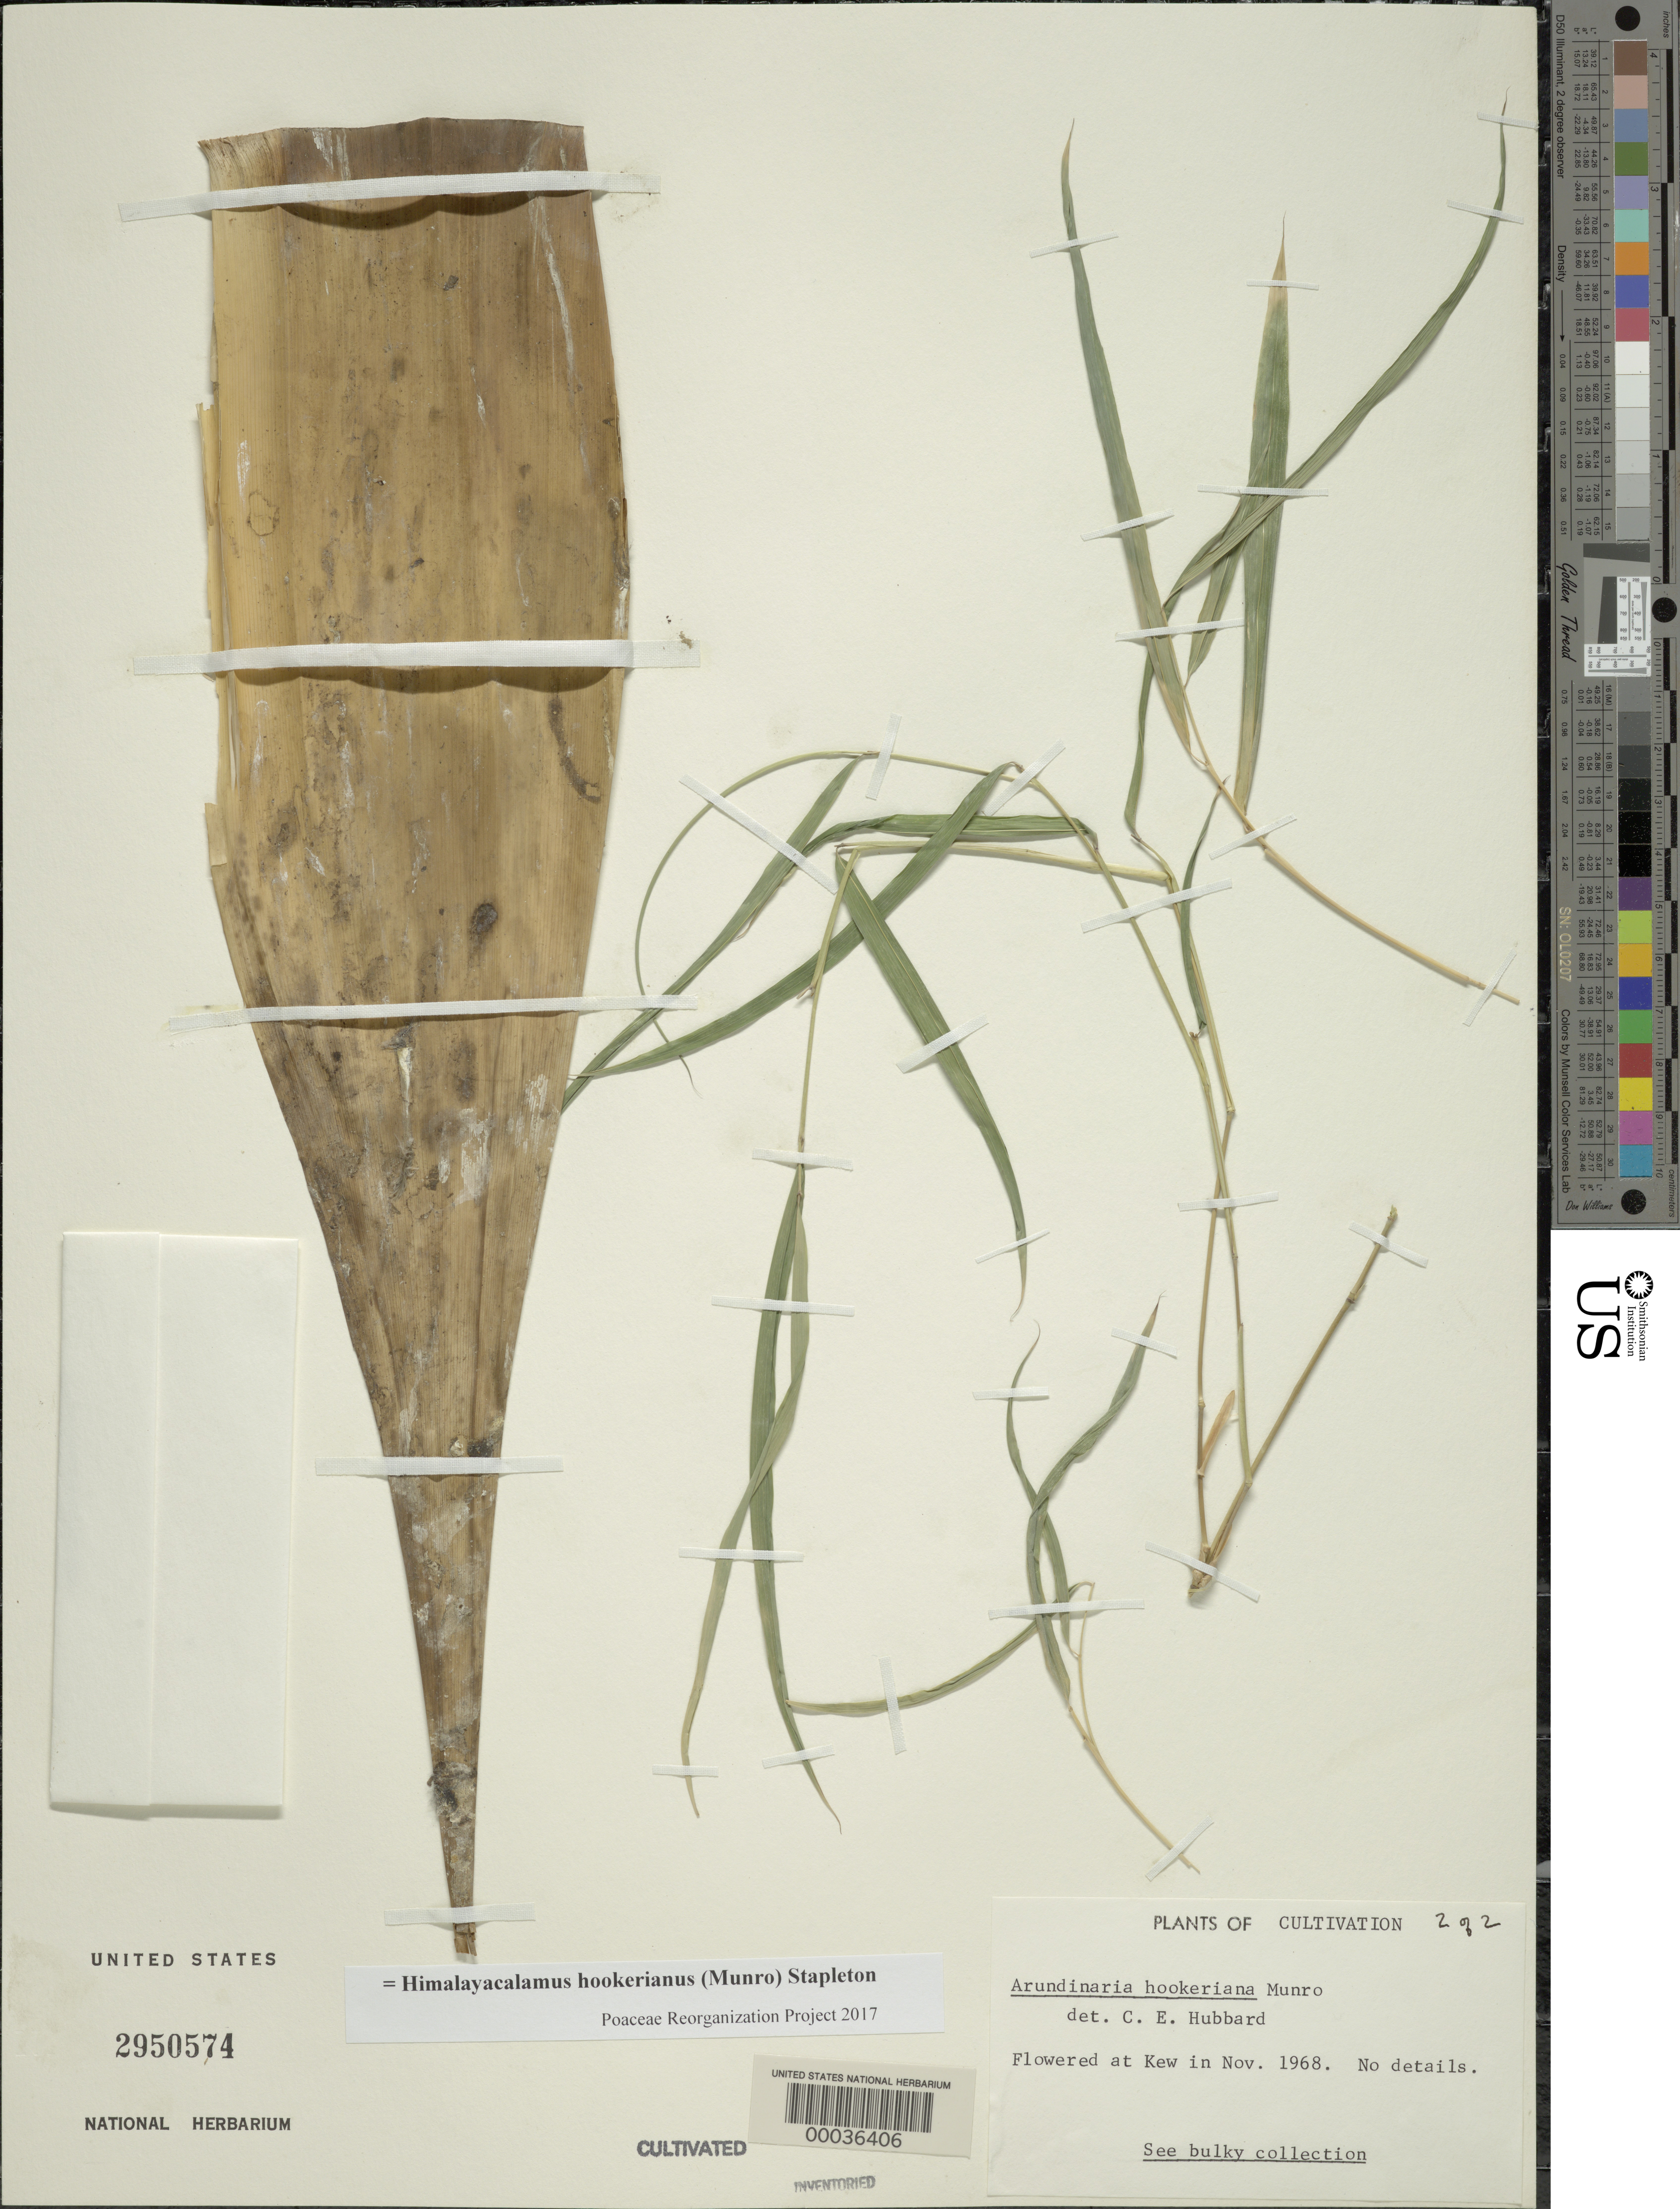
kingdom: Plantae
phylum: Tracheophyta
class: Liliopsida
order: Poales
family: Poaceae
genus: Drepanostachyum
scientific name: Drepanostachyum hookerianum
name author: (Munro) Keng f.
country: United Kingdom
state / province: England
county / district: Surrey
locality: Royal botanic garden, kew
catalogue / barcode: US 2950574